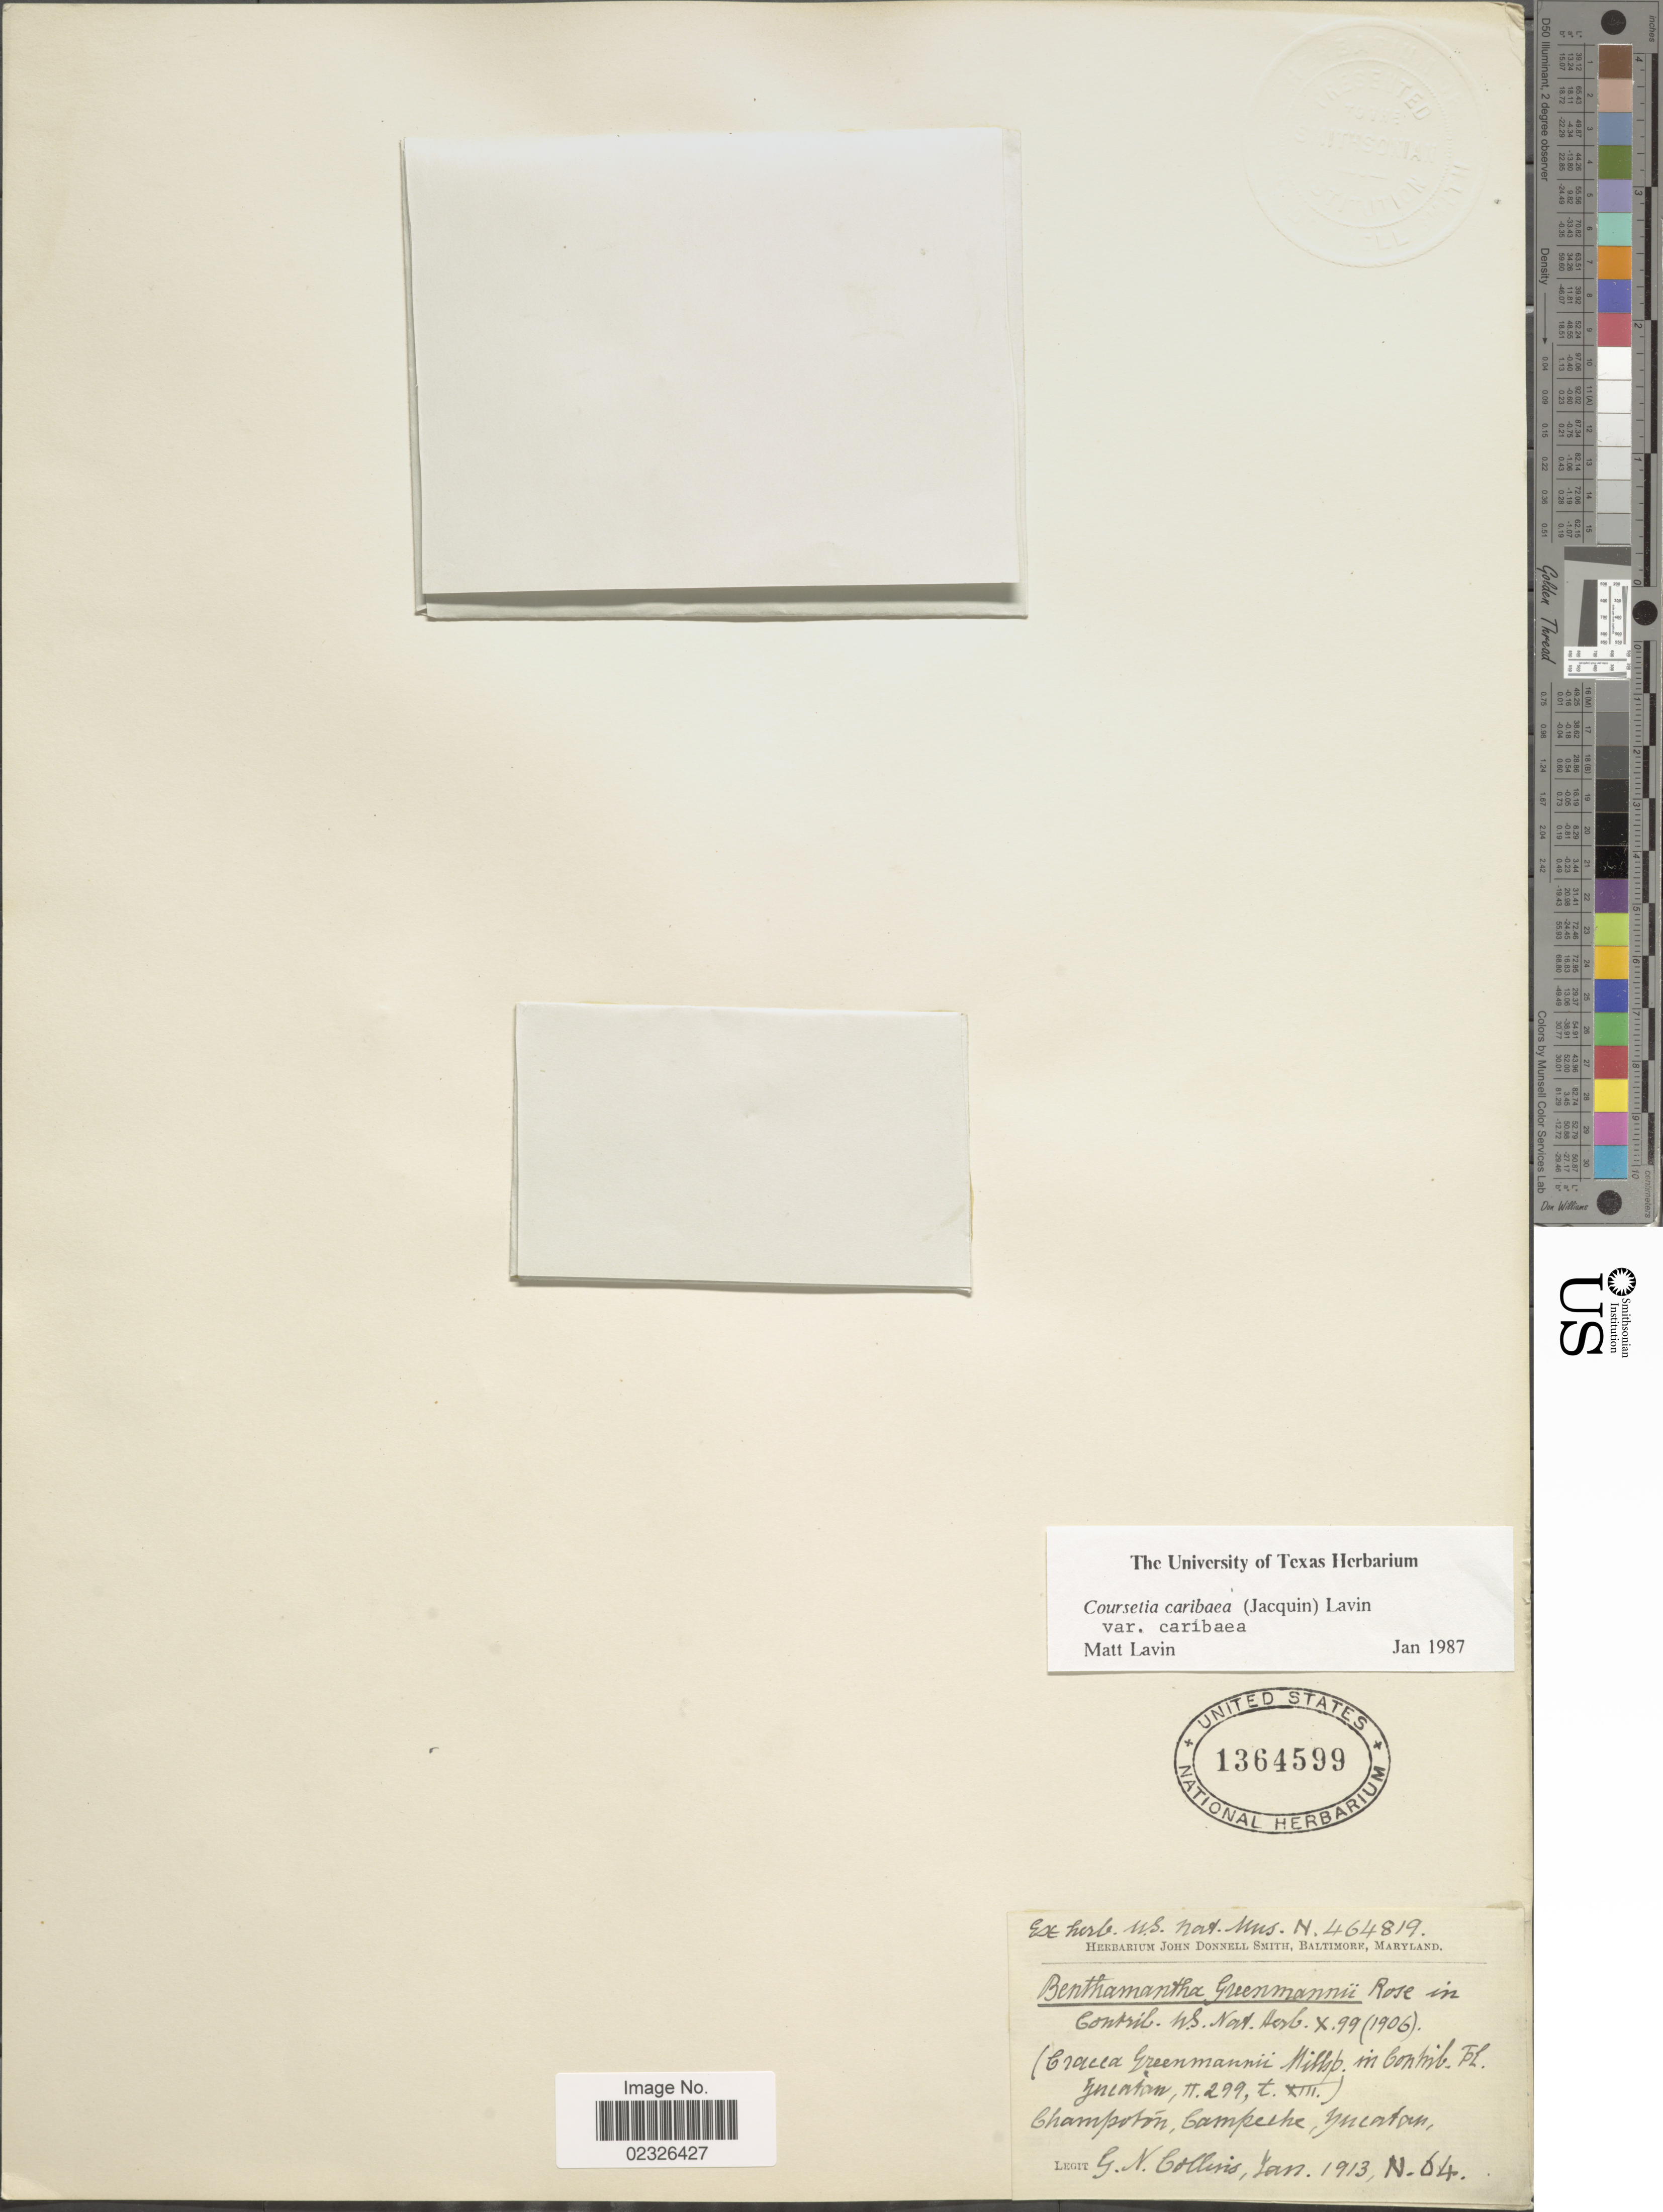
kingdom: Plantae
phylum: Tracheophyta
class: Magnoliopsida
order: Fabales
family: Fabaceae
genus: Coursetia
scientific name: Coursetia caribaea var. caribaea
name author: (Jacq.) Lavin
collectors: G. Collins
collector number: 64/464819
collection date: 1913-01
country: Mexico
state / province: Yucatán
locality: Champoton, Campeche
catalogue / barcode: US 1364599